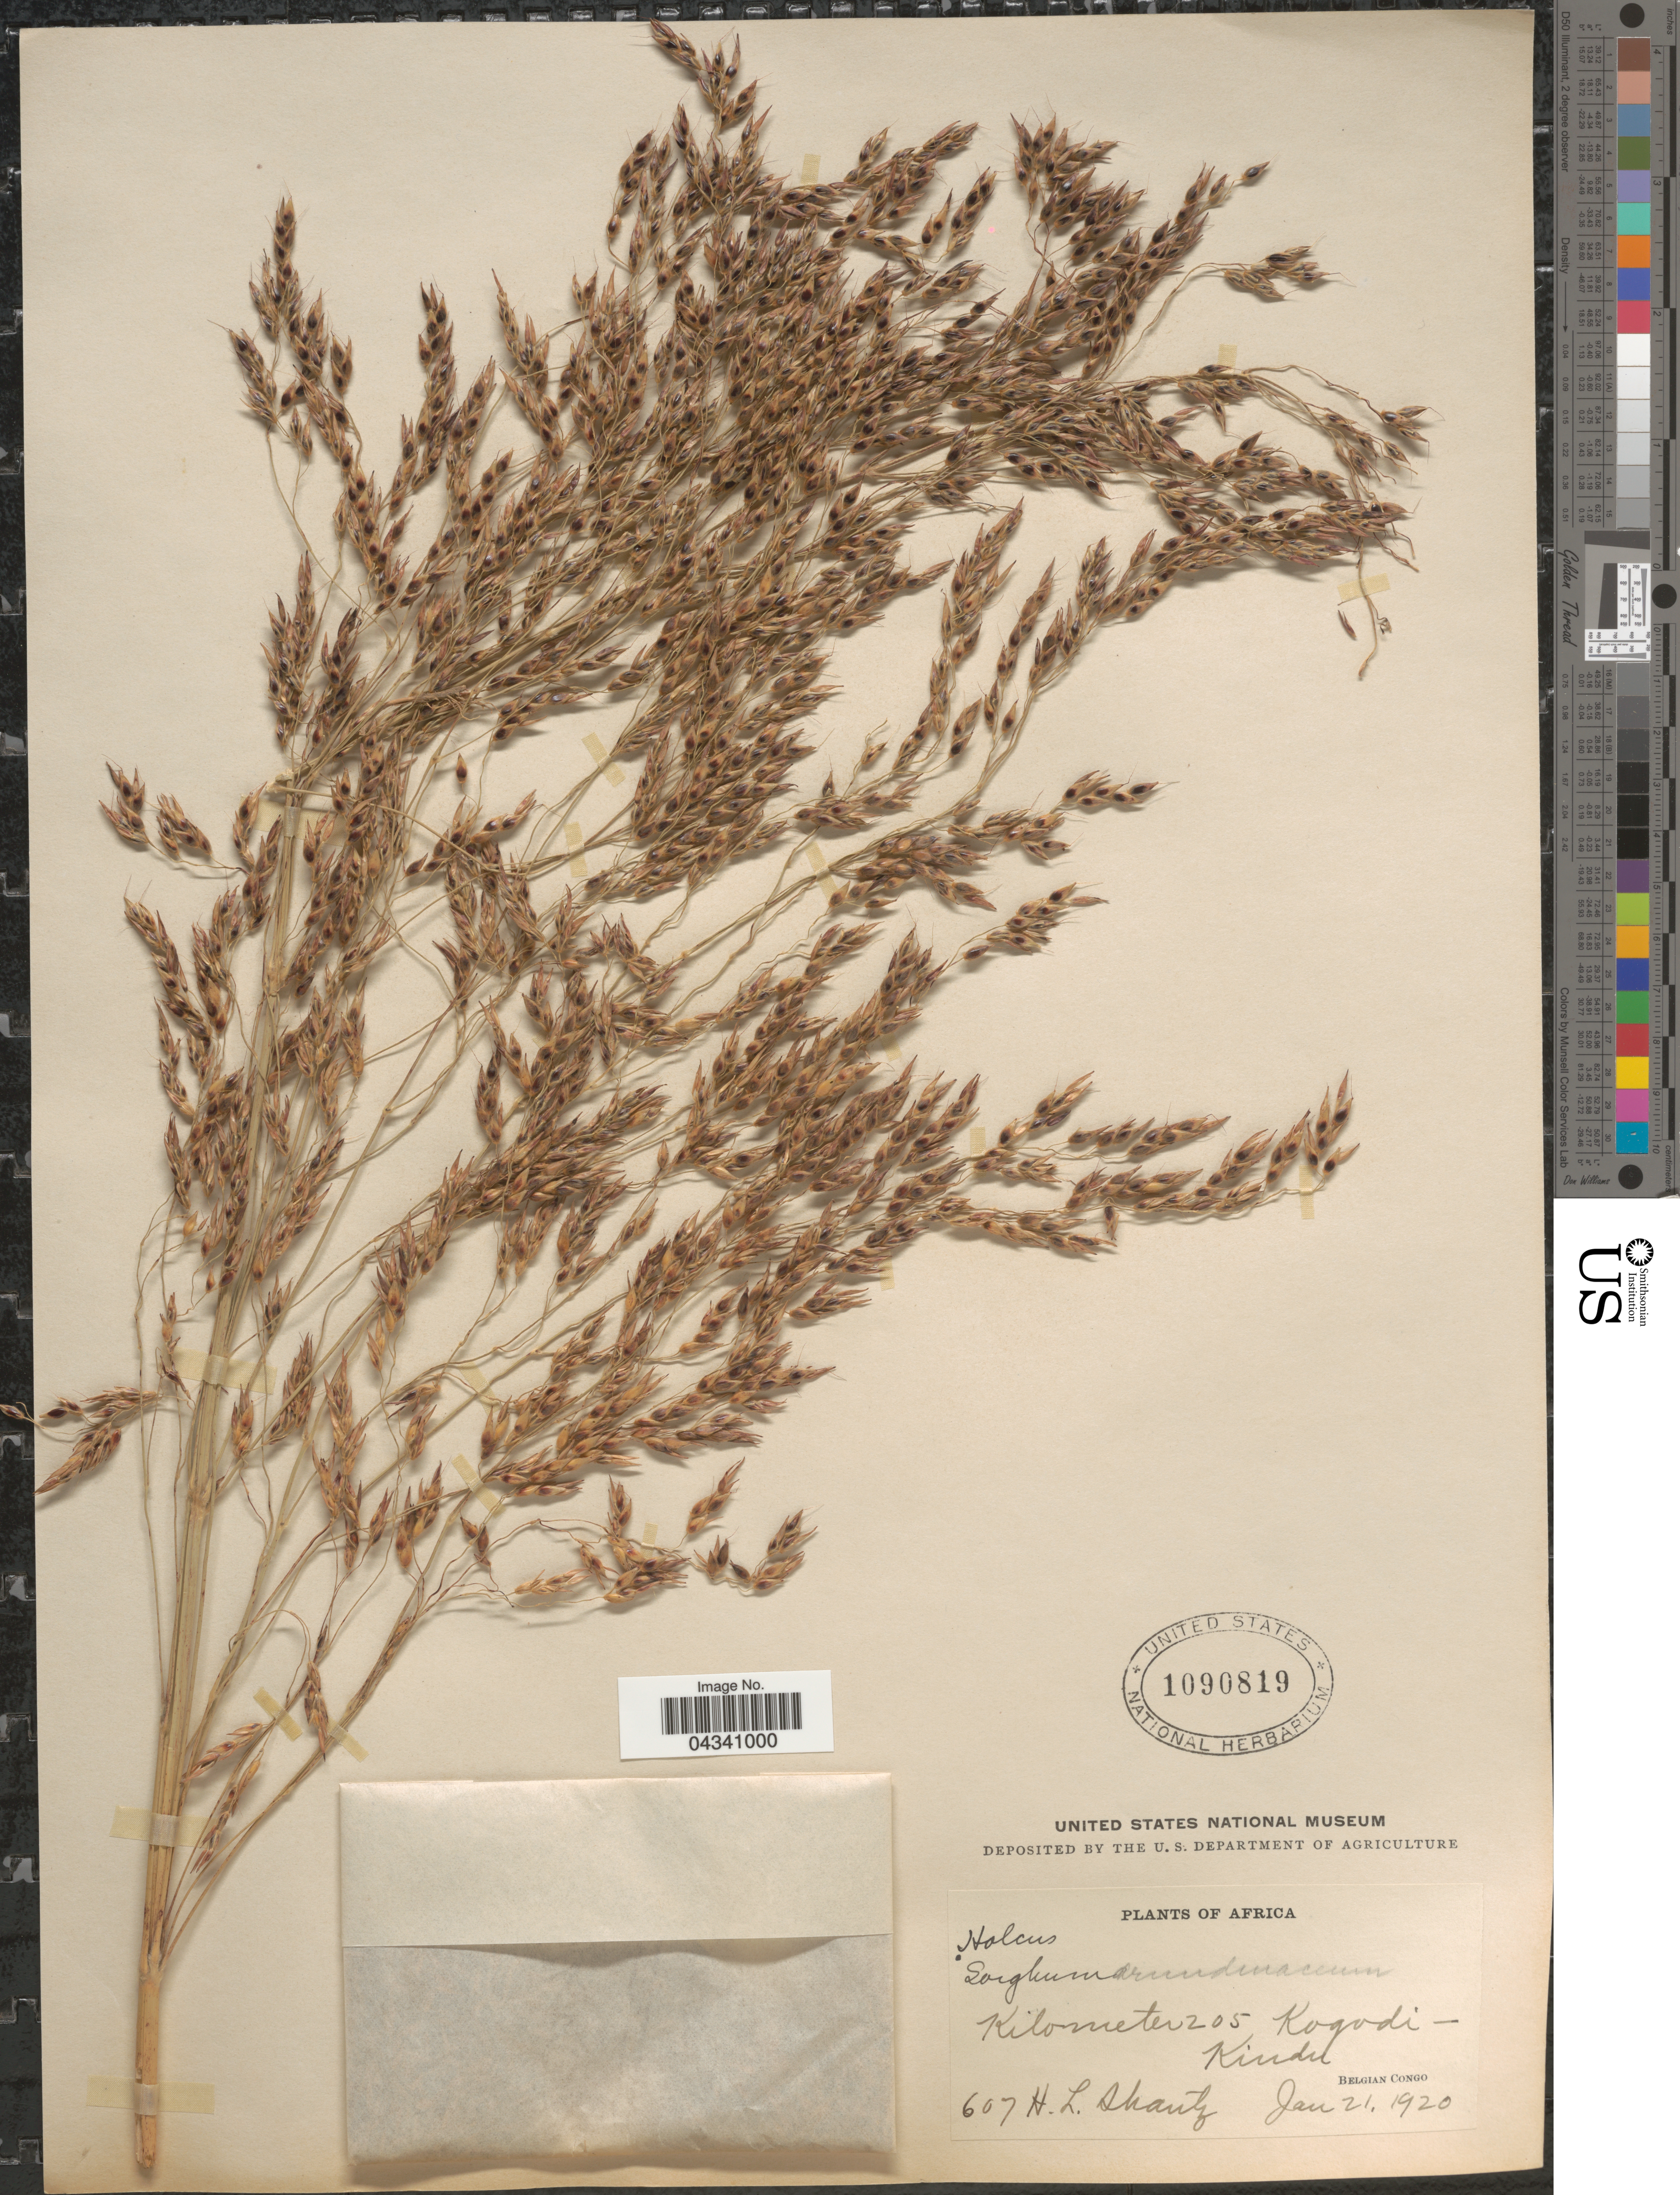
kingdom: Plantae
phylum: Tracheophyta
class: Liliopsida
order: Poales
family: Poaceae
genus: Sorghum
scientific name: Sorghum arundinaceum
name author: (Desv.) Stapf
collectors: H. Shantz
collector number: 607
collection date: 1920-01-21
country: Congo, Democratic Republic of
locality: Kilometer 205 Kogodi-Kindu Belgian Congo.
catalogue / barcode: US 1090819